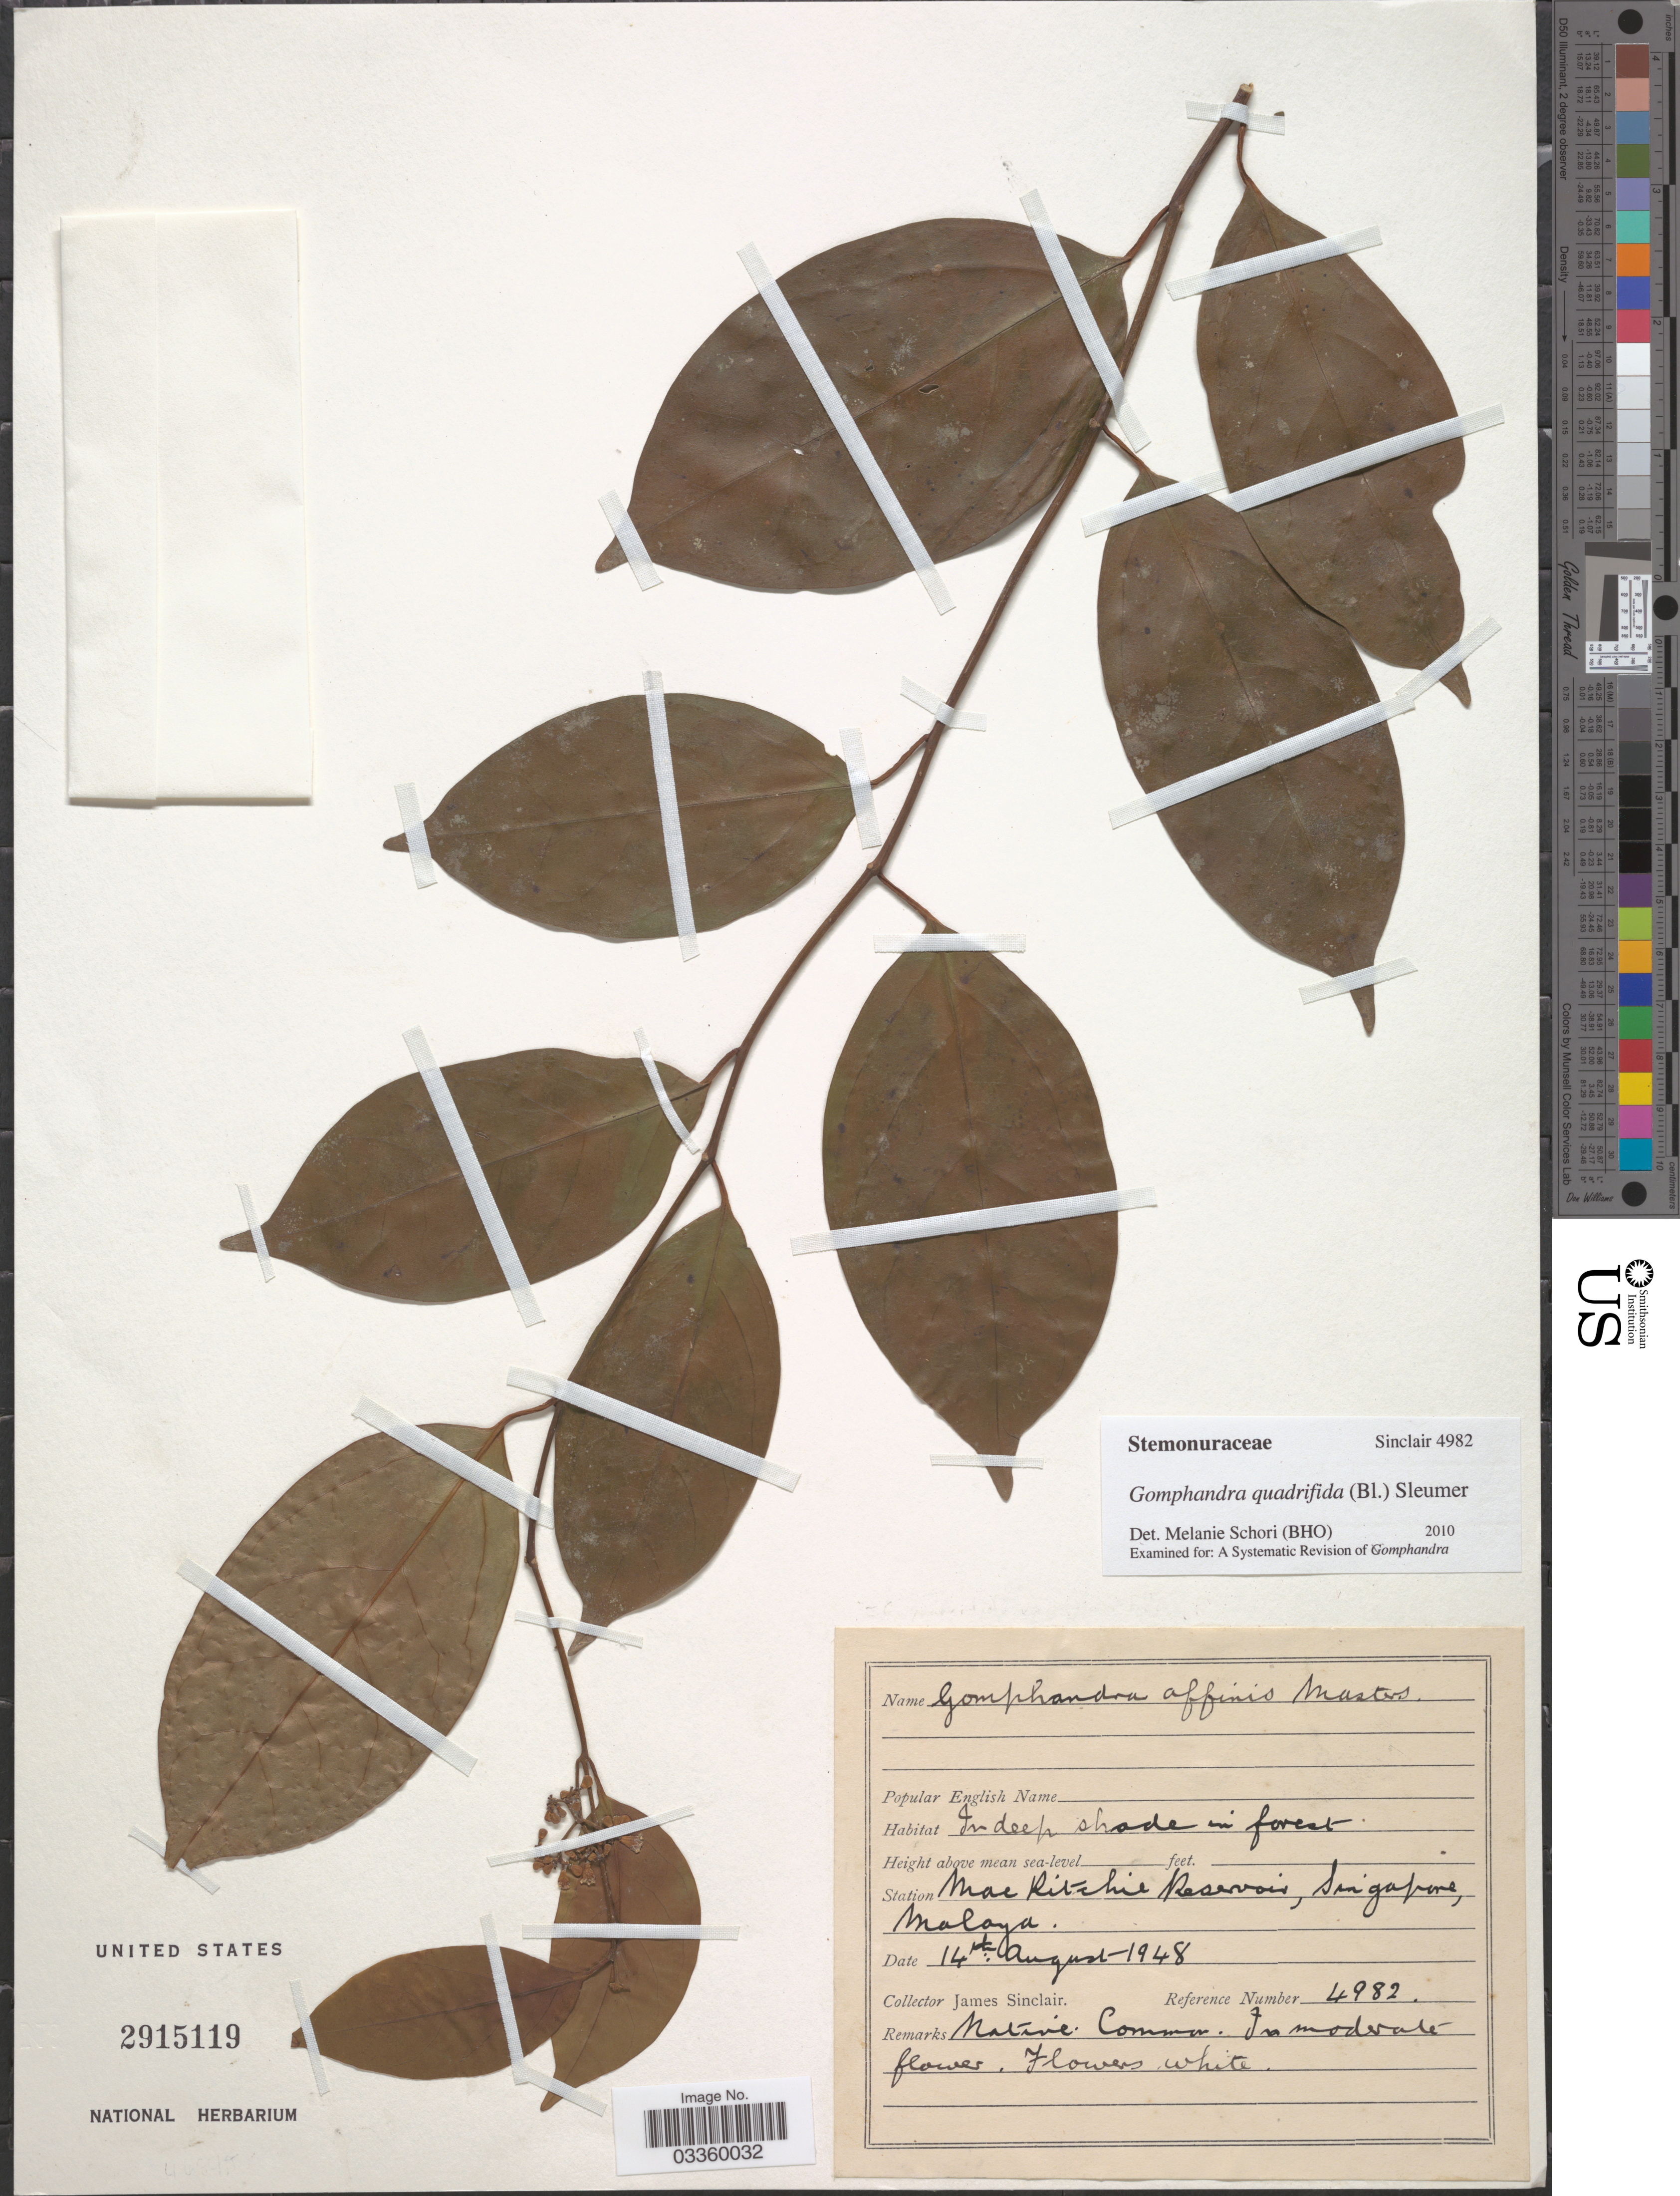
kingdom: Plantae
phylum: Tracheophyta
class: Magnoliopsida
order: Cardiopteridales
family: Stemonuraceae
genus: Gomphandra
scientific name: Gomphandra quadrifida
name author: (Blume) Sleumer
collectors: J. Sinclair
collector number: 4982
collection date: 1948-08-14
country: Singapore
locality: Station Mae Ritchie Reservoir, Singapore, Malaya.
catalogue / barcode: US 2915119